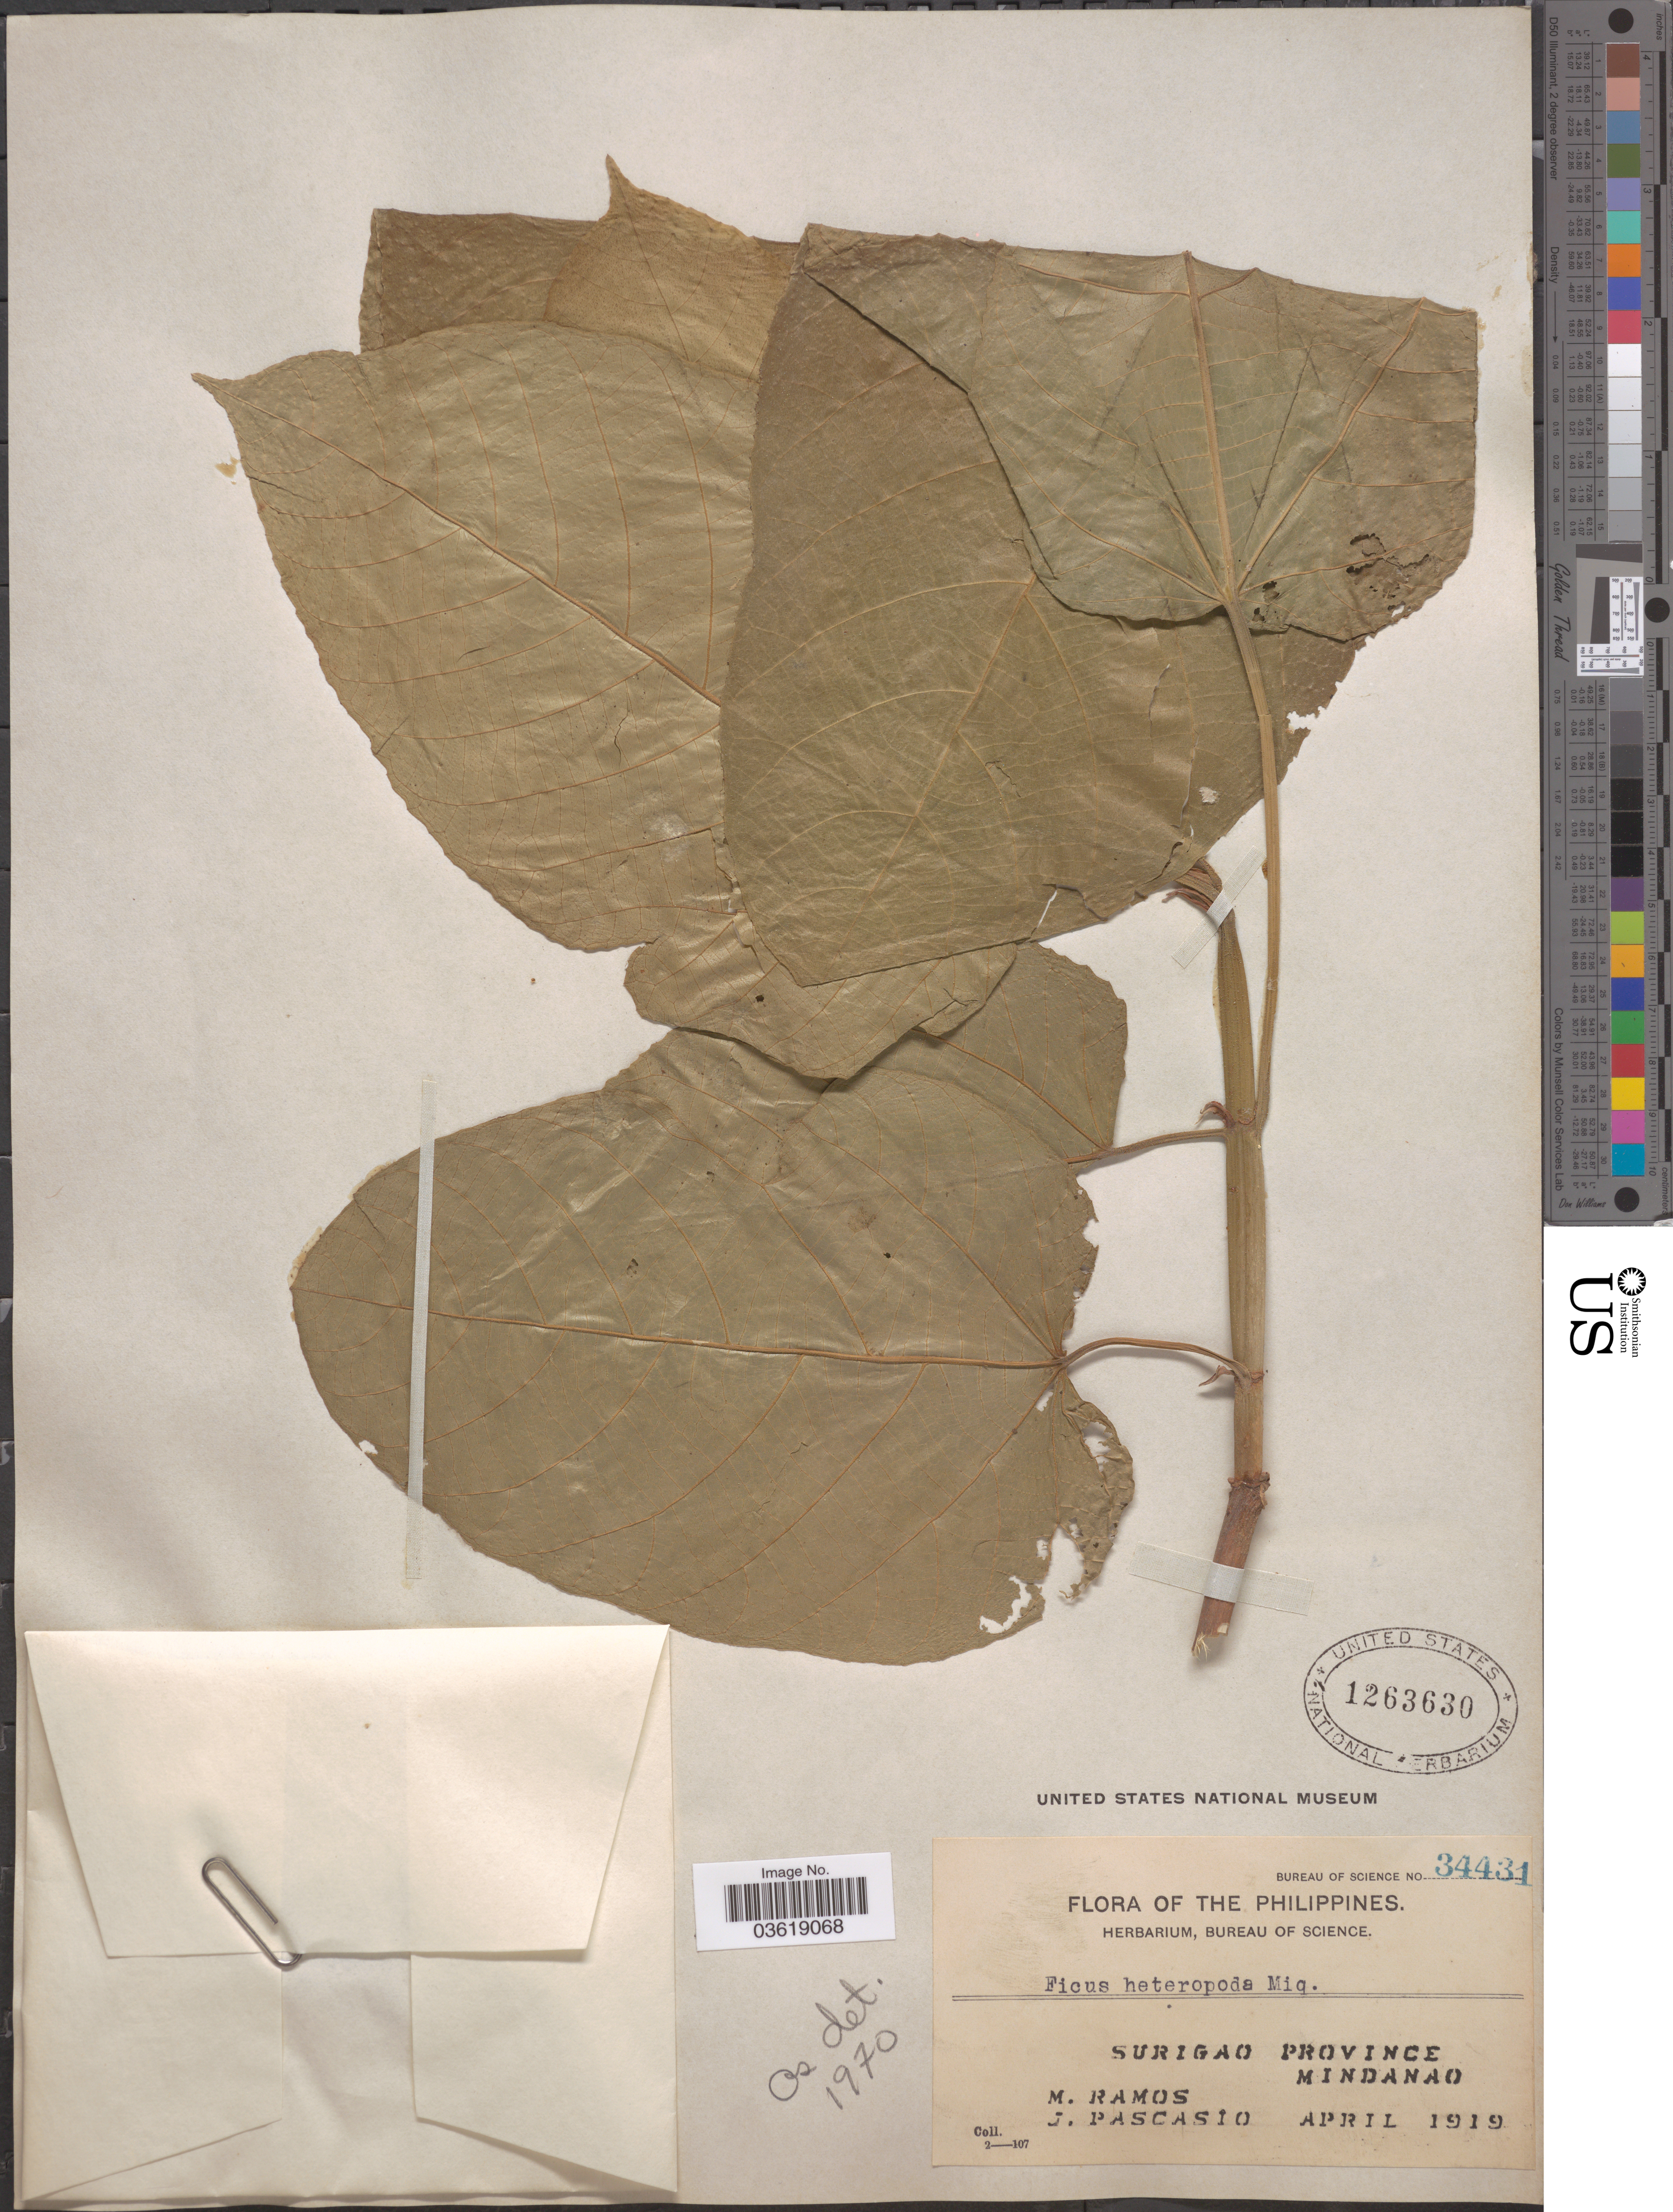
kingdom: Plantae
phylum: Tracheophyta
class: Magnoliopsida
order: Rosales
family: Moraceae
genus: Ficus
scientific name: Ficus heteropoda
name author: Miq.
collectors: M. Ramos & J. Pascasio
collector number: Bureau of Science 34431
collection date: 1919-04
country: Philippines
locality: Surigao Province, Mindanao.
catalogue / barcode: US 1263630